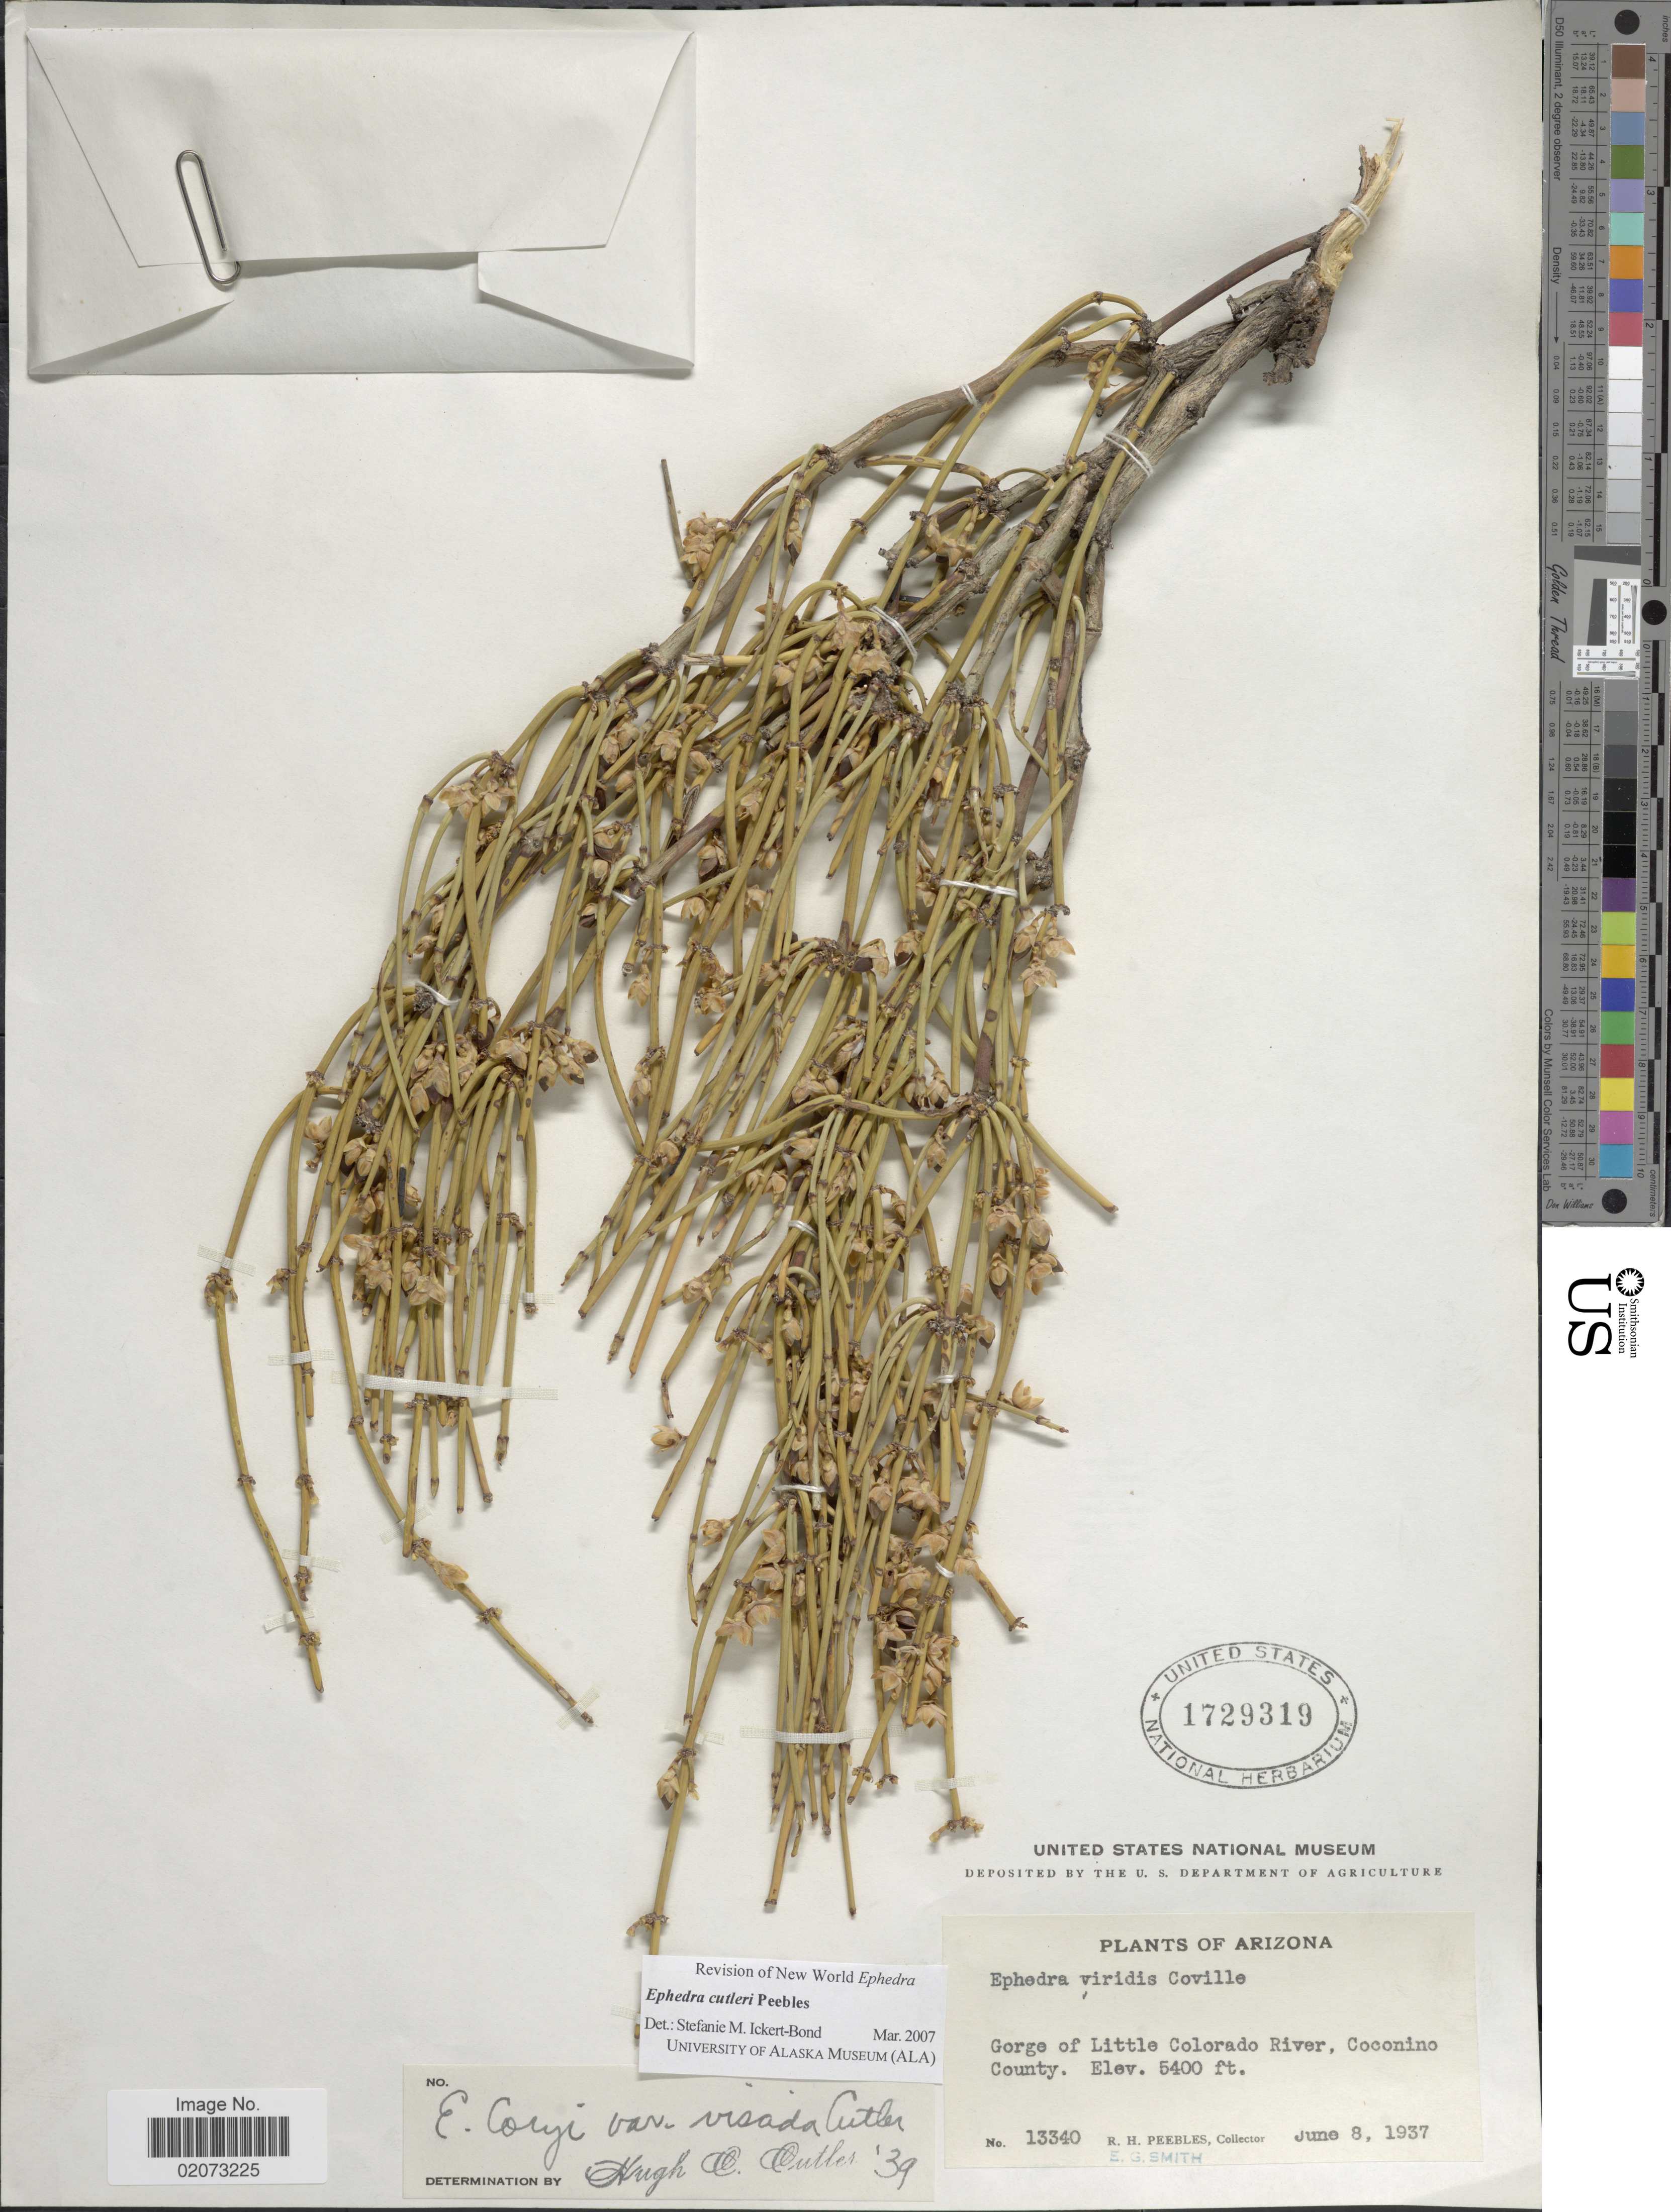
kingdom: Plantae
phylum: Tracheophyta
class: Gnetopsida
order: Ephedrales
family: Ephedraceae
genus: Ephedra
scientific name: Ephedra cutleri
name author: Peebles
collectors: R. H. Peebles & E. G. Smith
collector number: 13340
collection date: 1937-06-08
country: United States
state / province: Arizona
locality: Gorge of Little Colorado River, Coconino County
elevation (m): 1646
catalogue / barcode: US 1729319